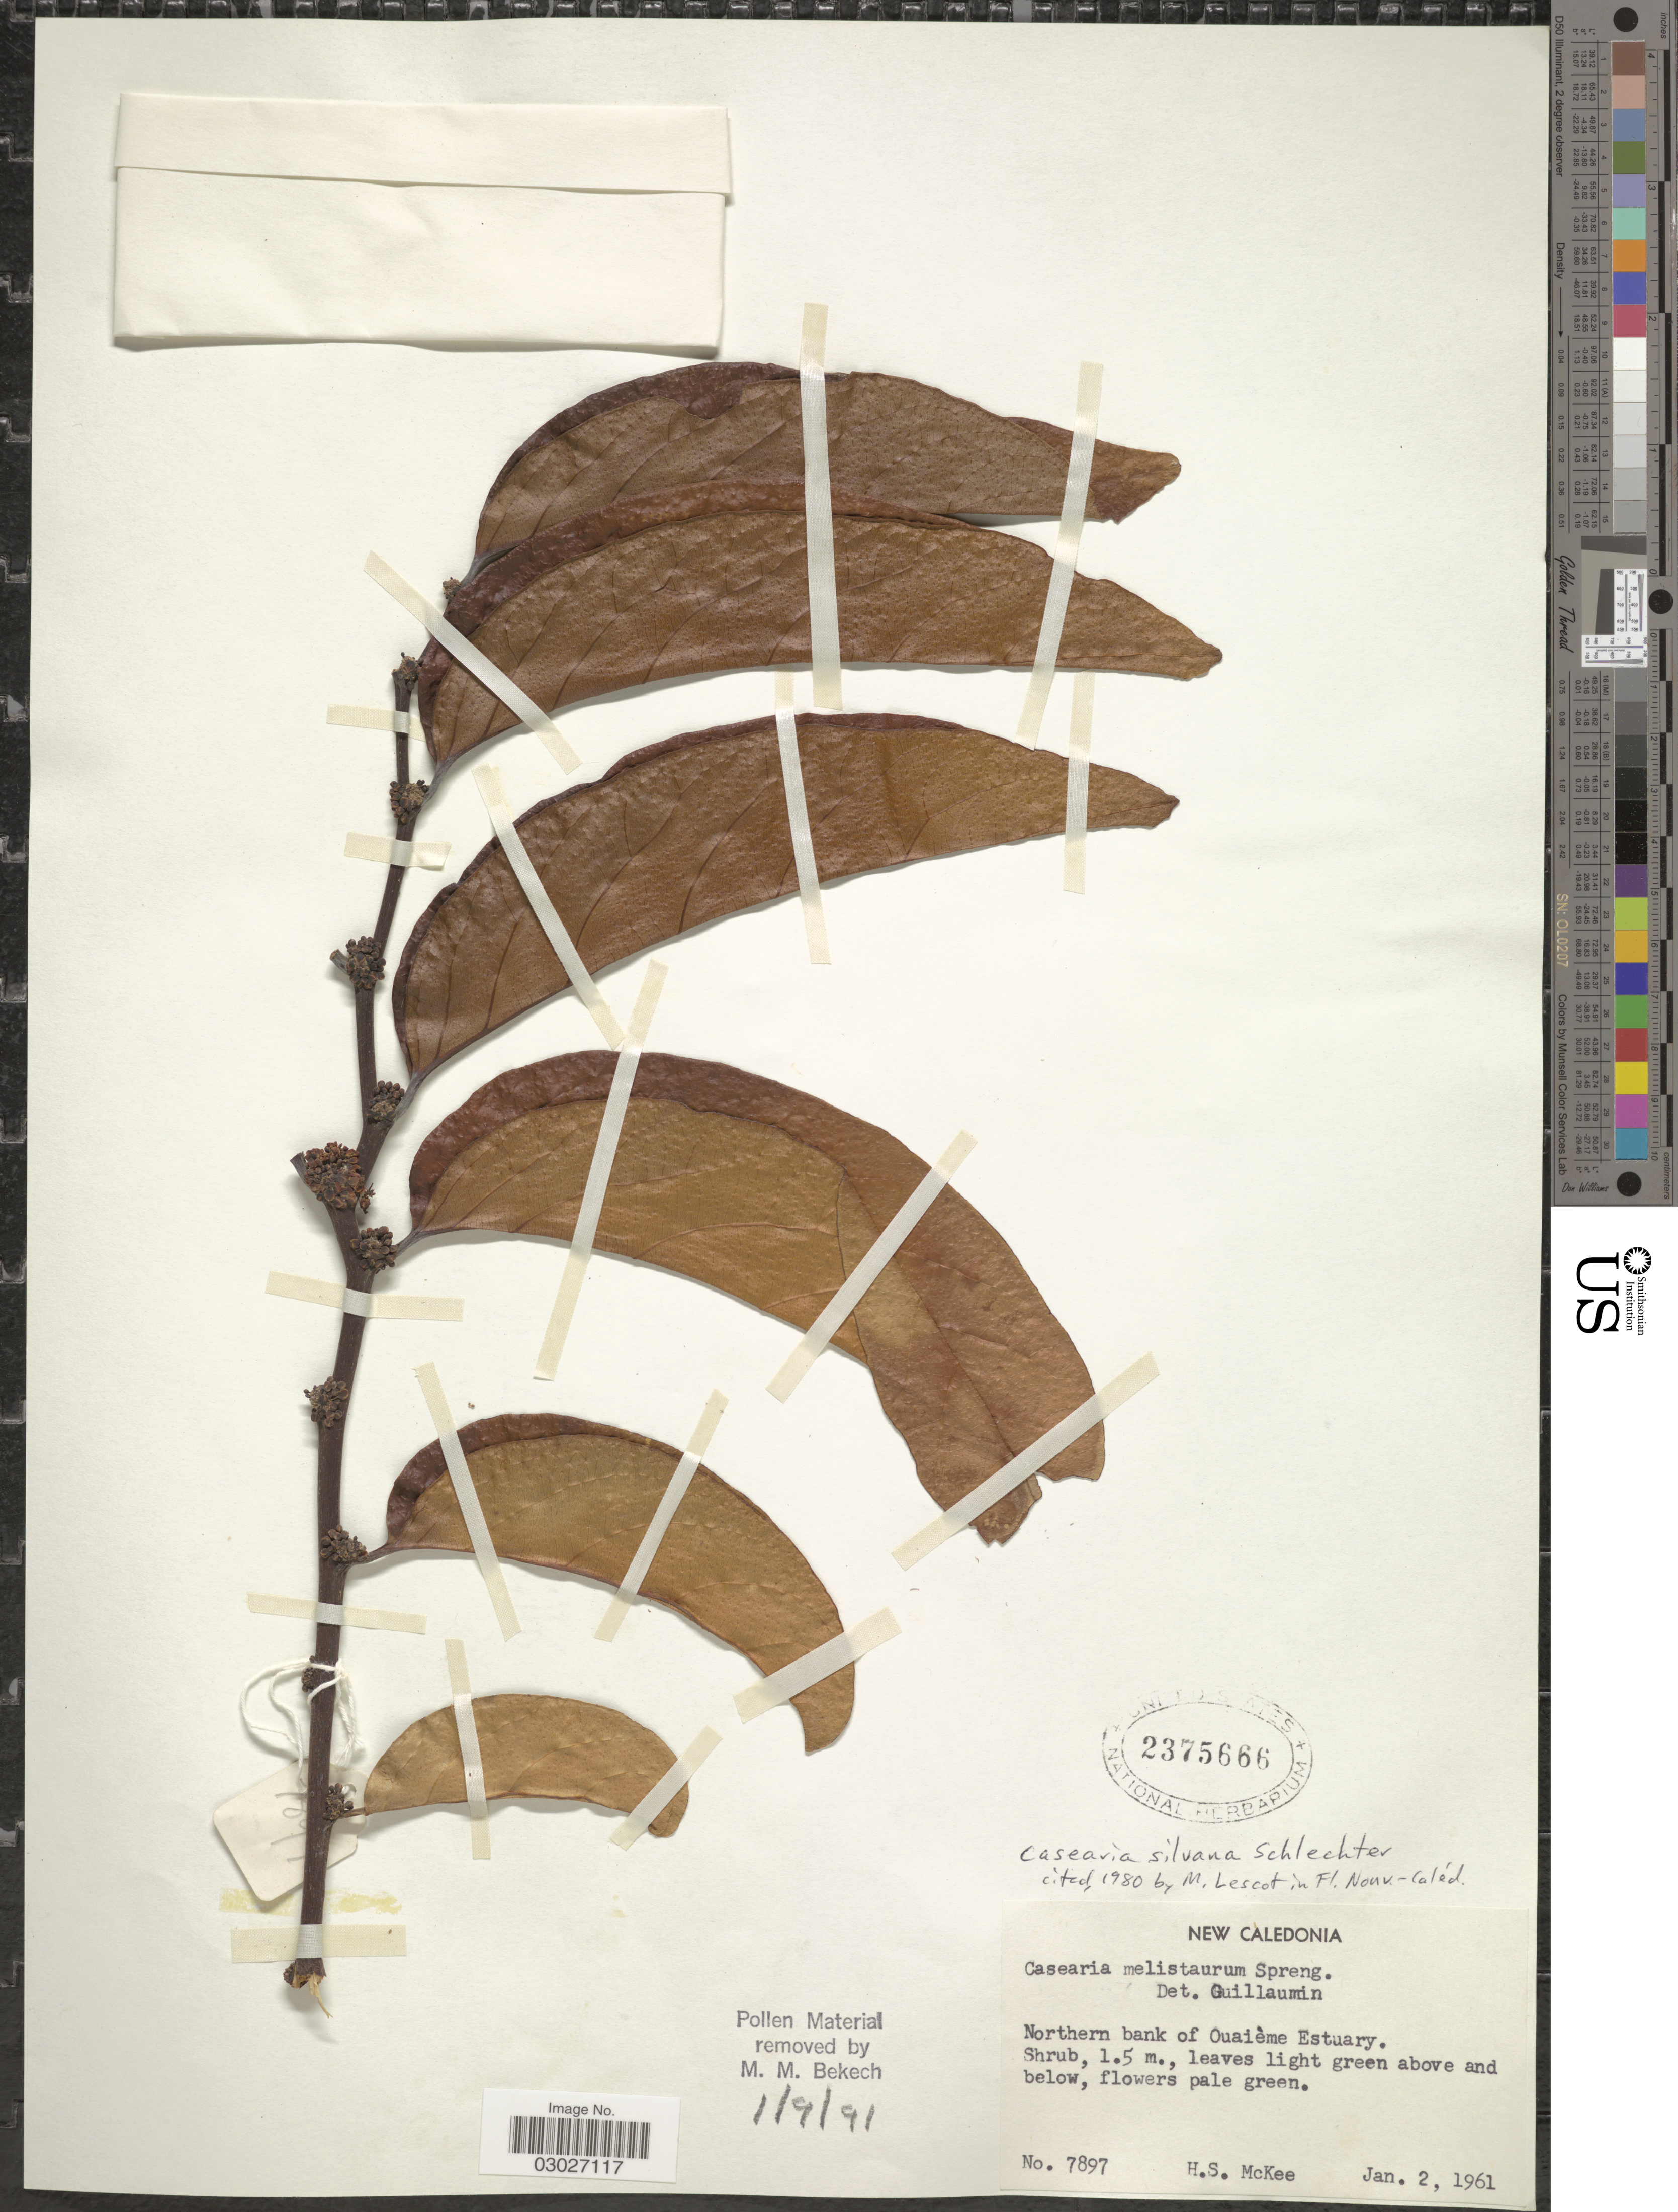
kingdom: Plantae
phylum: Tracheophyta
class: Magnoliopsida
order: Malpighiales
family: Salicaceae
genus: Casearia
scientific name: Casearia silvana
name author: Schltr.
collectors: H. S. McKee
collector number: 7897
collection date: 1961-01-02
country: New Caledonia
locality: Northern bank of Ouaième Estuary.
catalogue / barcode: US 2375666